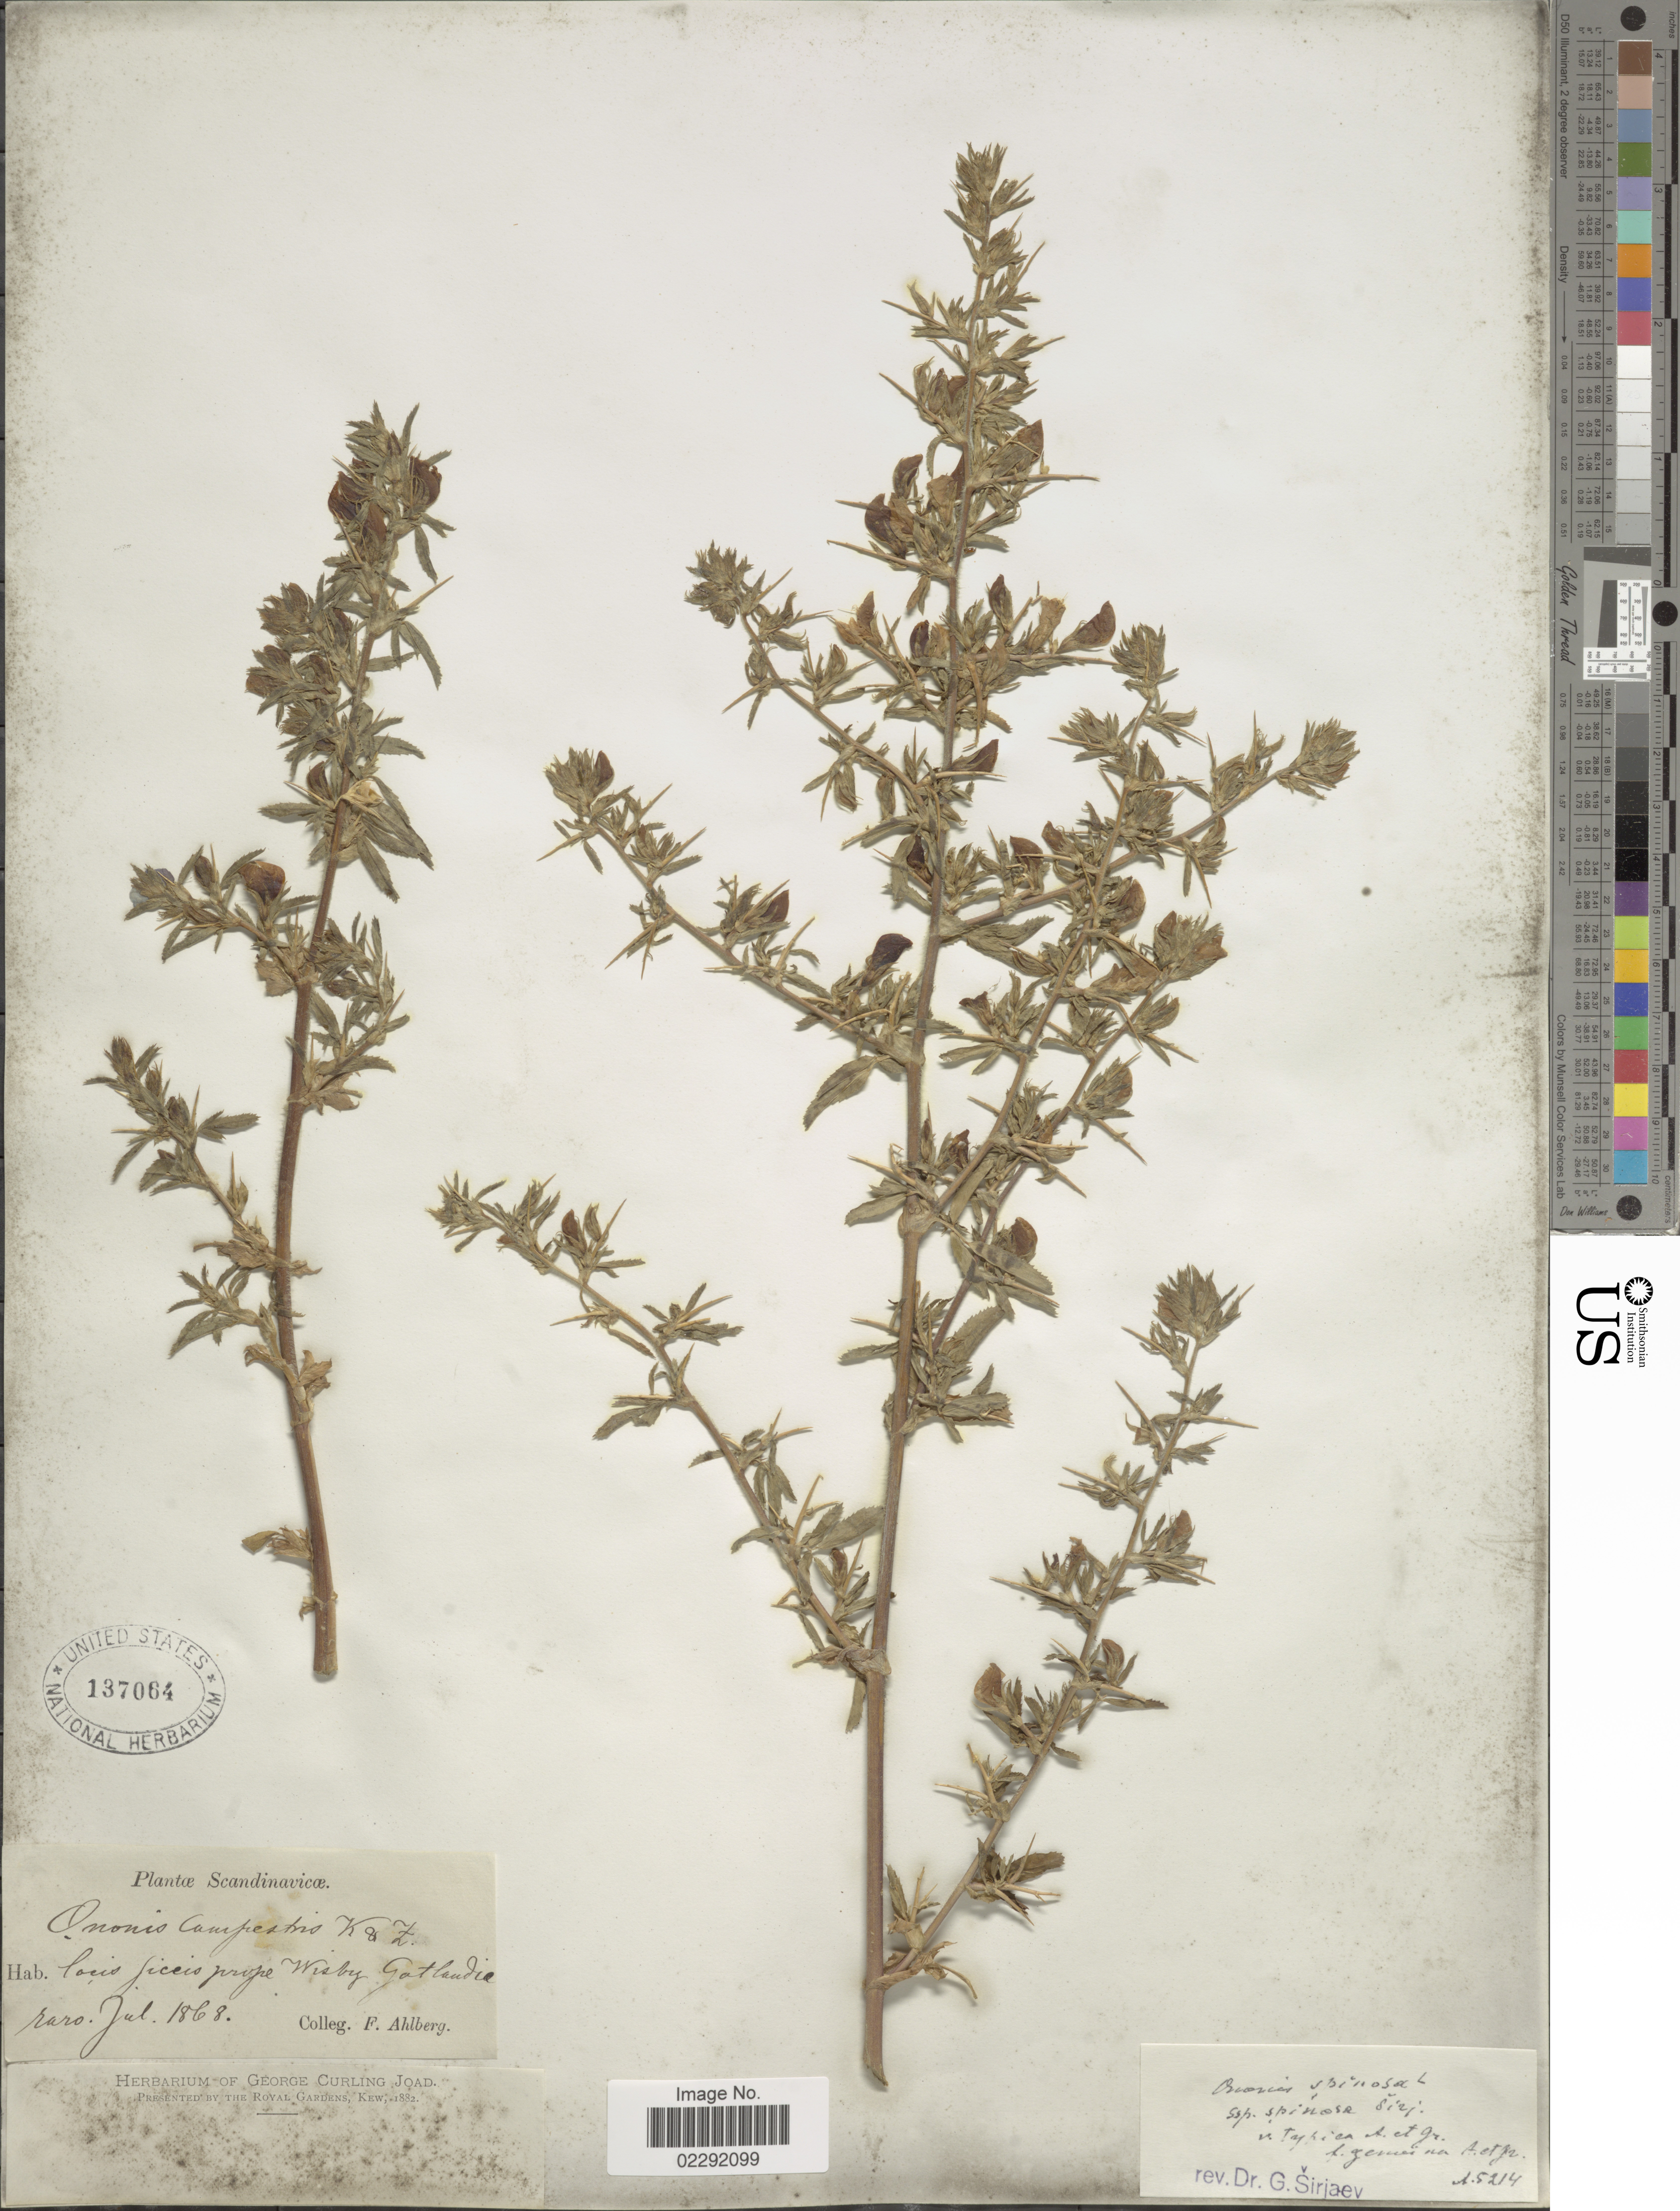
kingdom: Plantae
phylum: Tracheophyta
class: Magnoliopsida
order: Fabales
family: Fabaceae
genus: Ononis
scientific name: Ononis spinosa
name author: L.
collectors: F. Ahlberg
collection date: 1868-07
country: Sweden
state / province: Gotland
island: Gotland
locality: Scandinavicae, locis siccis prope Wisby Gotlandia raro. [Scandinavia, dry places near Visby, Gotland, rare.]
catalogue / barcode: US 137064